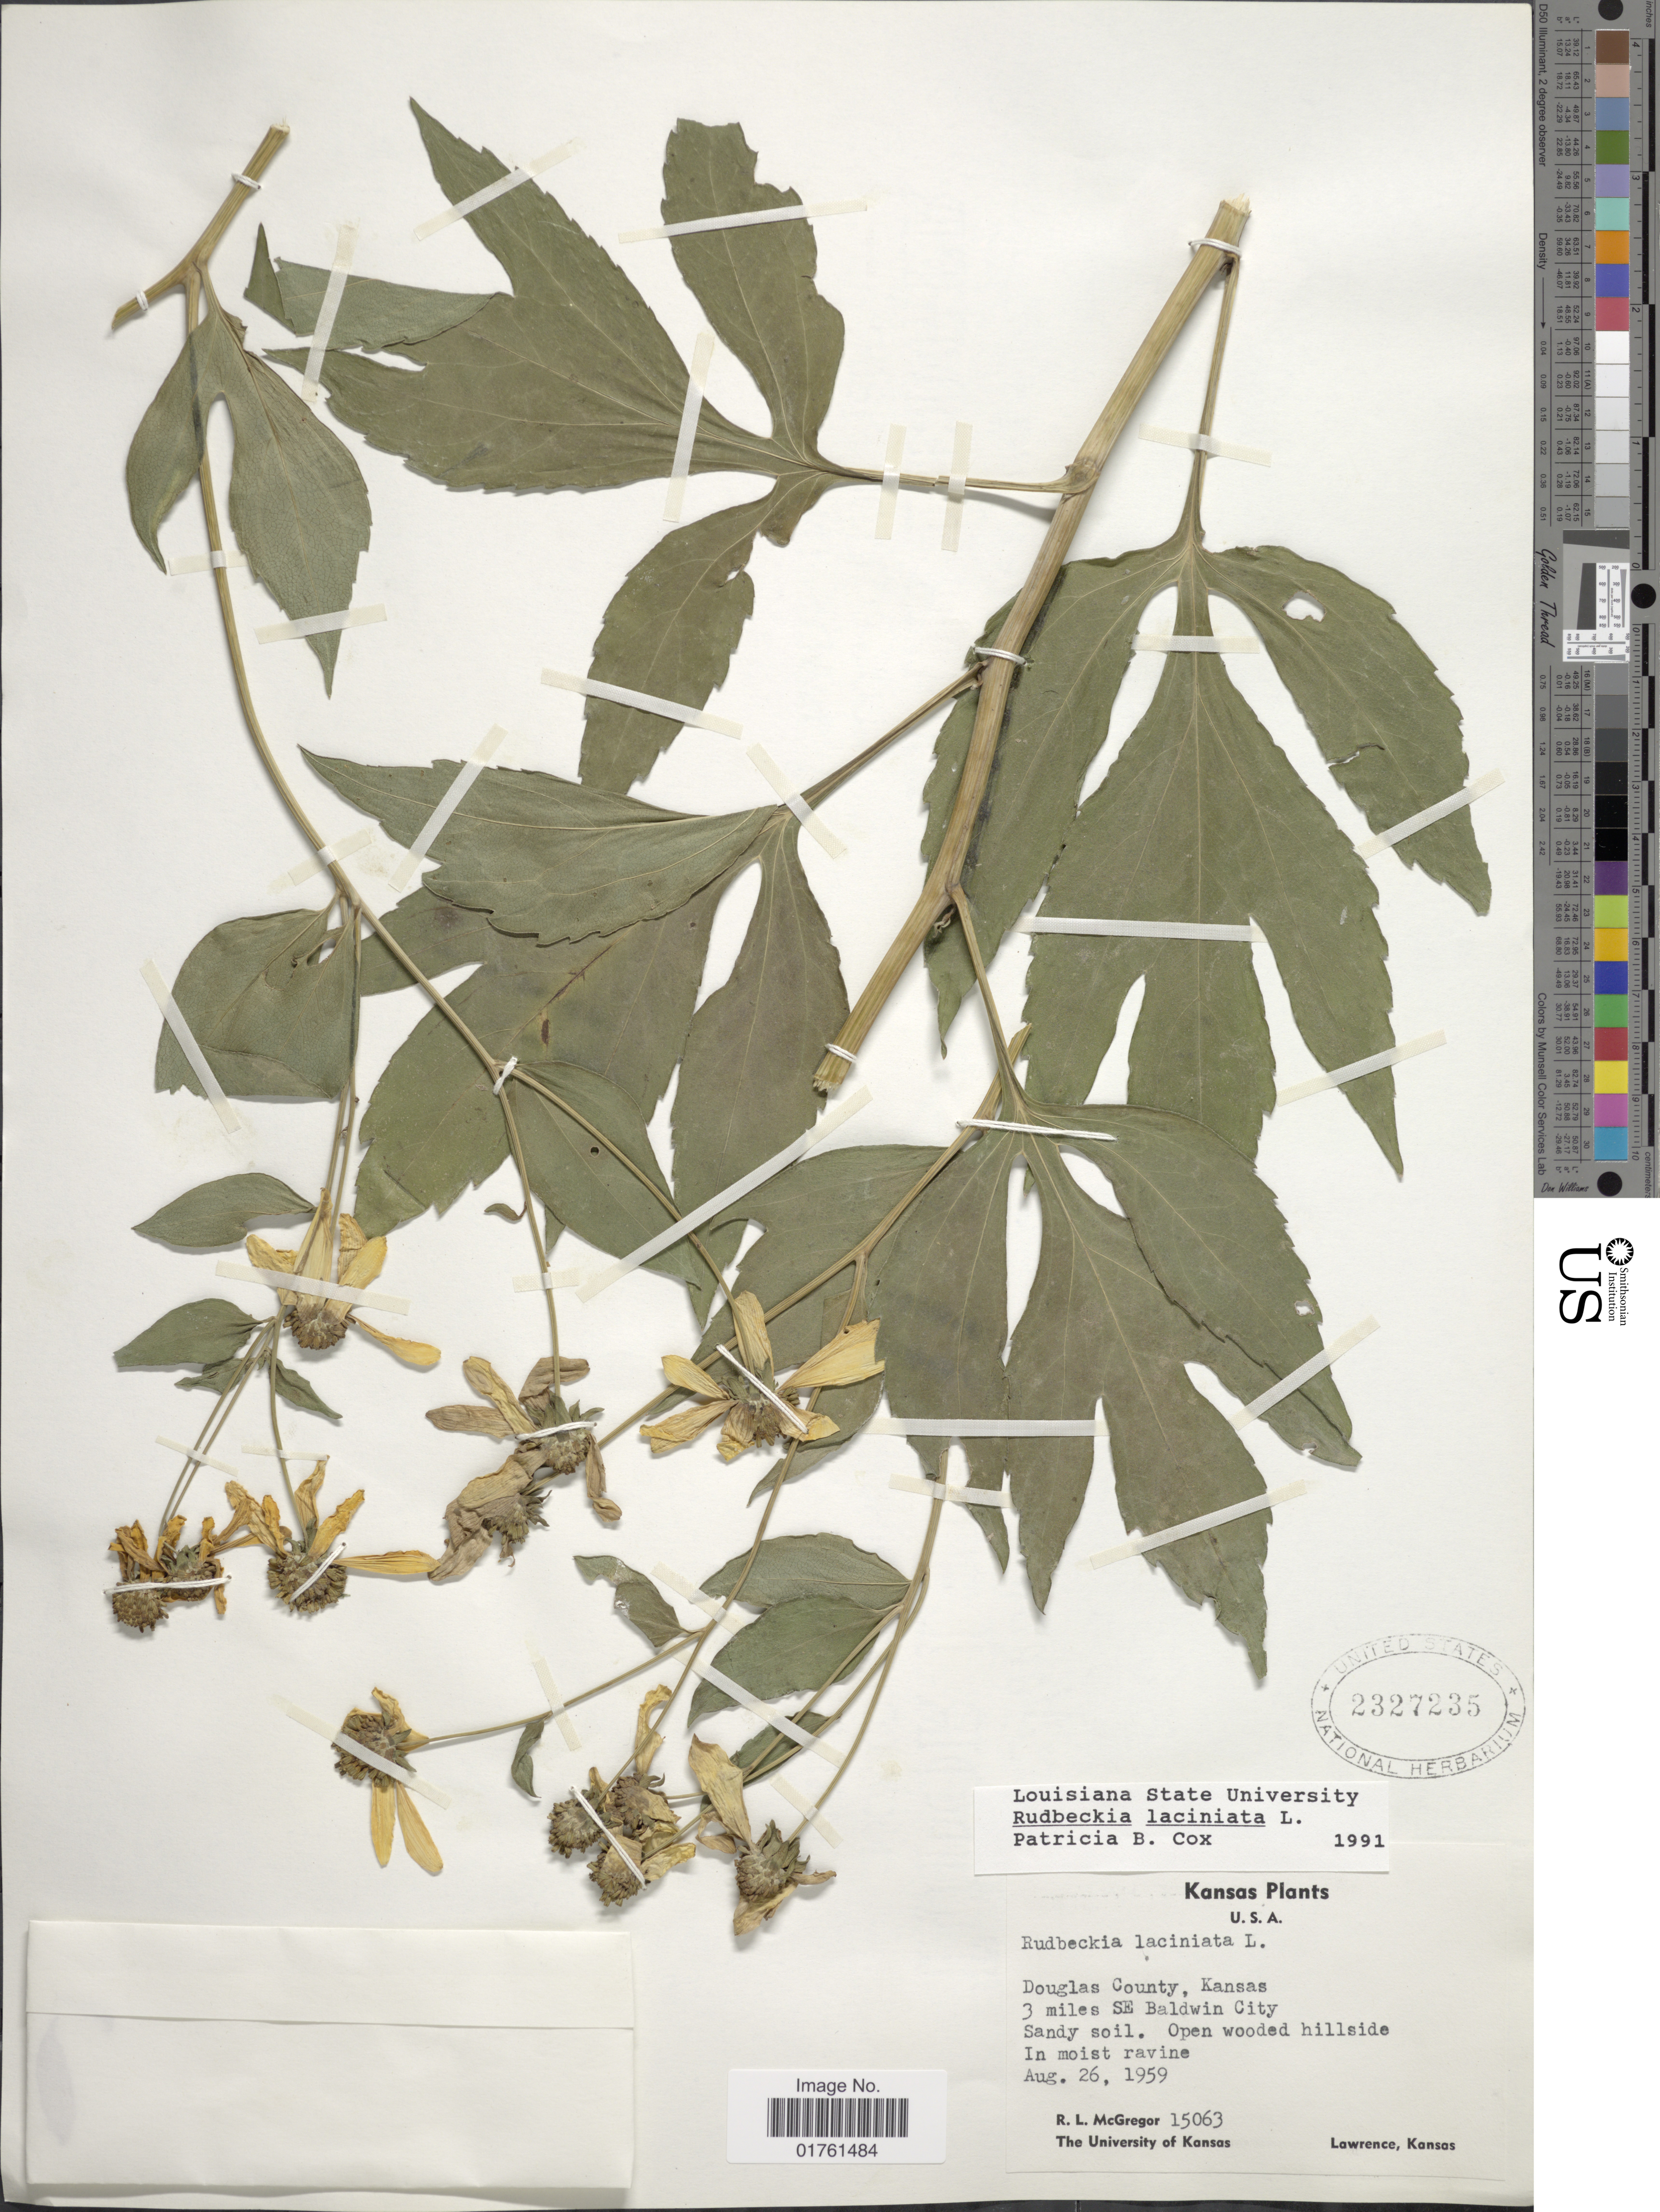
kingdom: Plantae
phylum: Tracheophyta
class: Magnoliopsida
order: Asterales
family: Asteraceae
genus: Rudbeckia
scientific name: Rudbeckia laciniata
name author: L.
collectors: R. McGregor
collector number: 15063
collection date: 1959-08-26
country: United States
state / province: Kansas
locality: Douglas County, Kansas, 3 miles SE Baldwin City. Sandy soil. Open wooded hillside. In moist ravine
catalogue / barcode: US 2327235